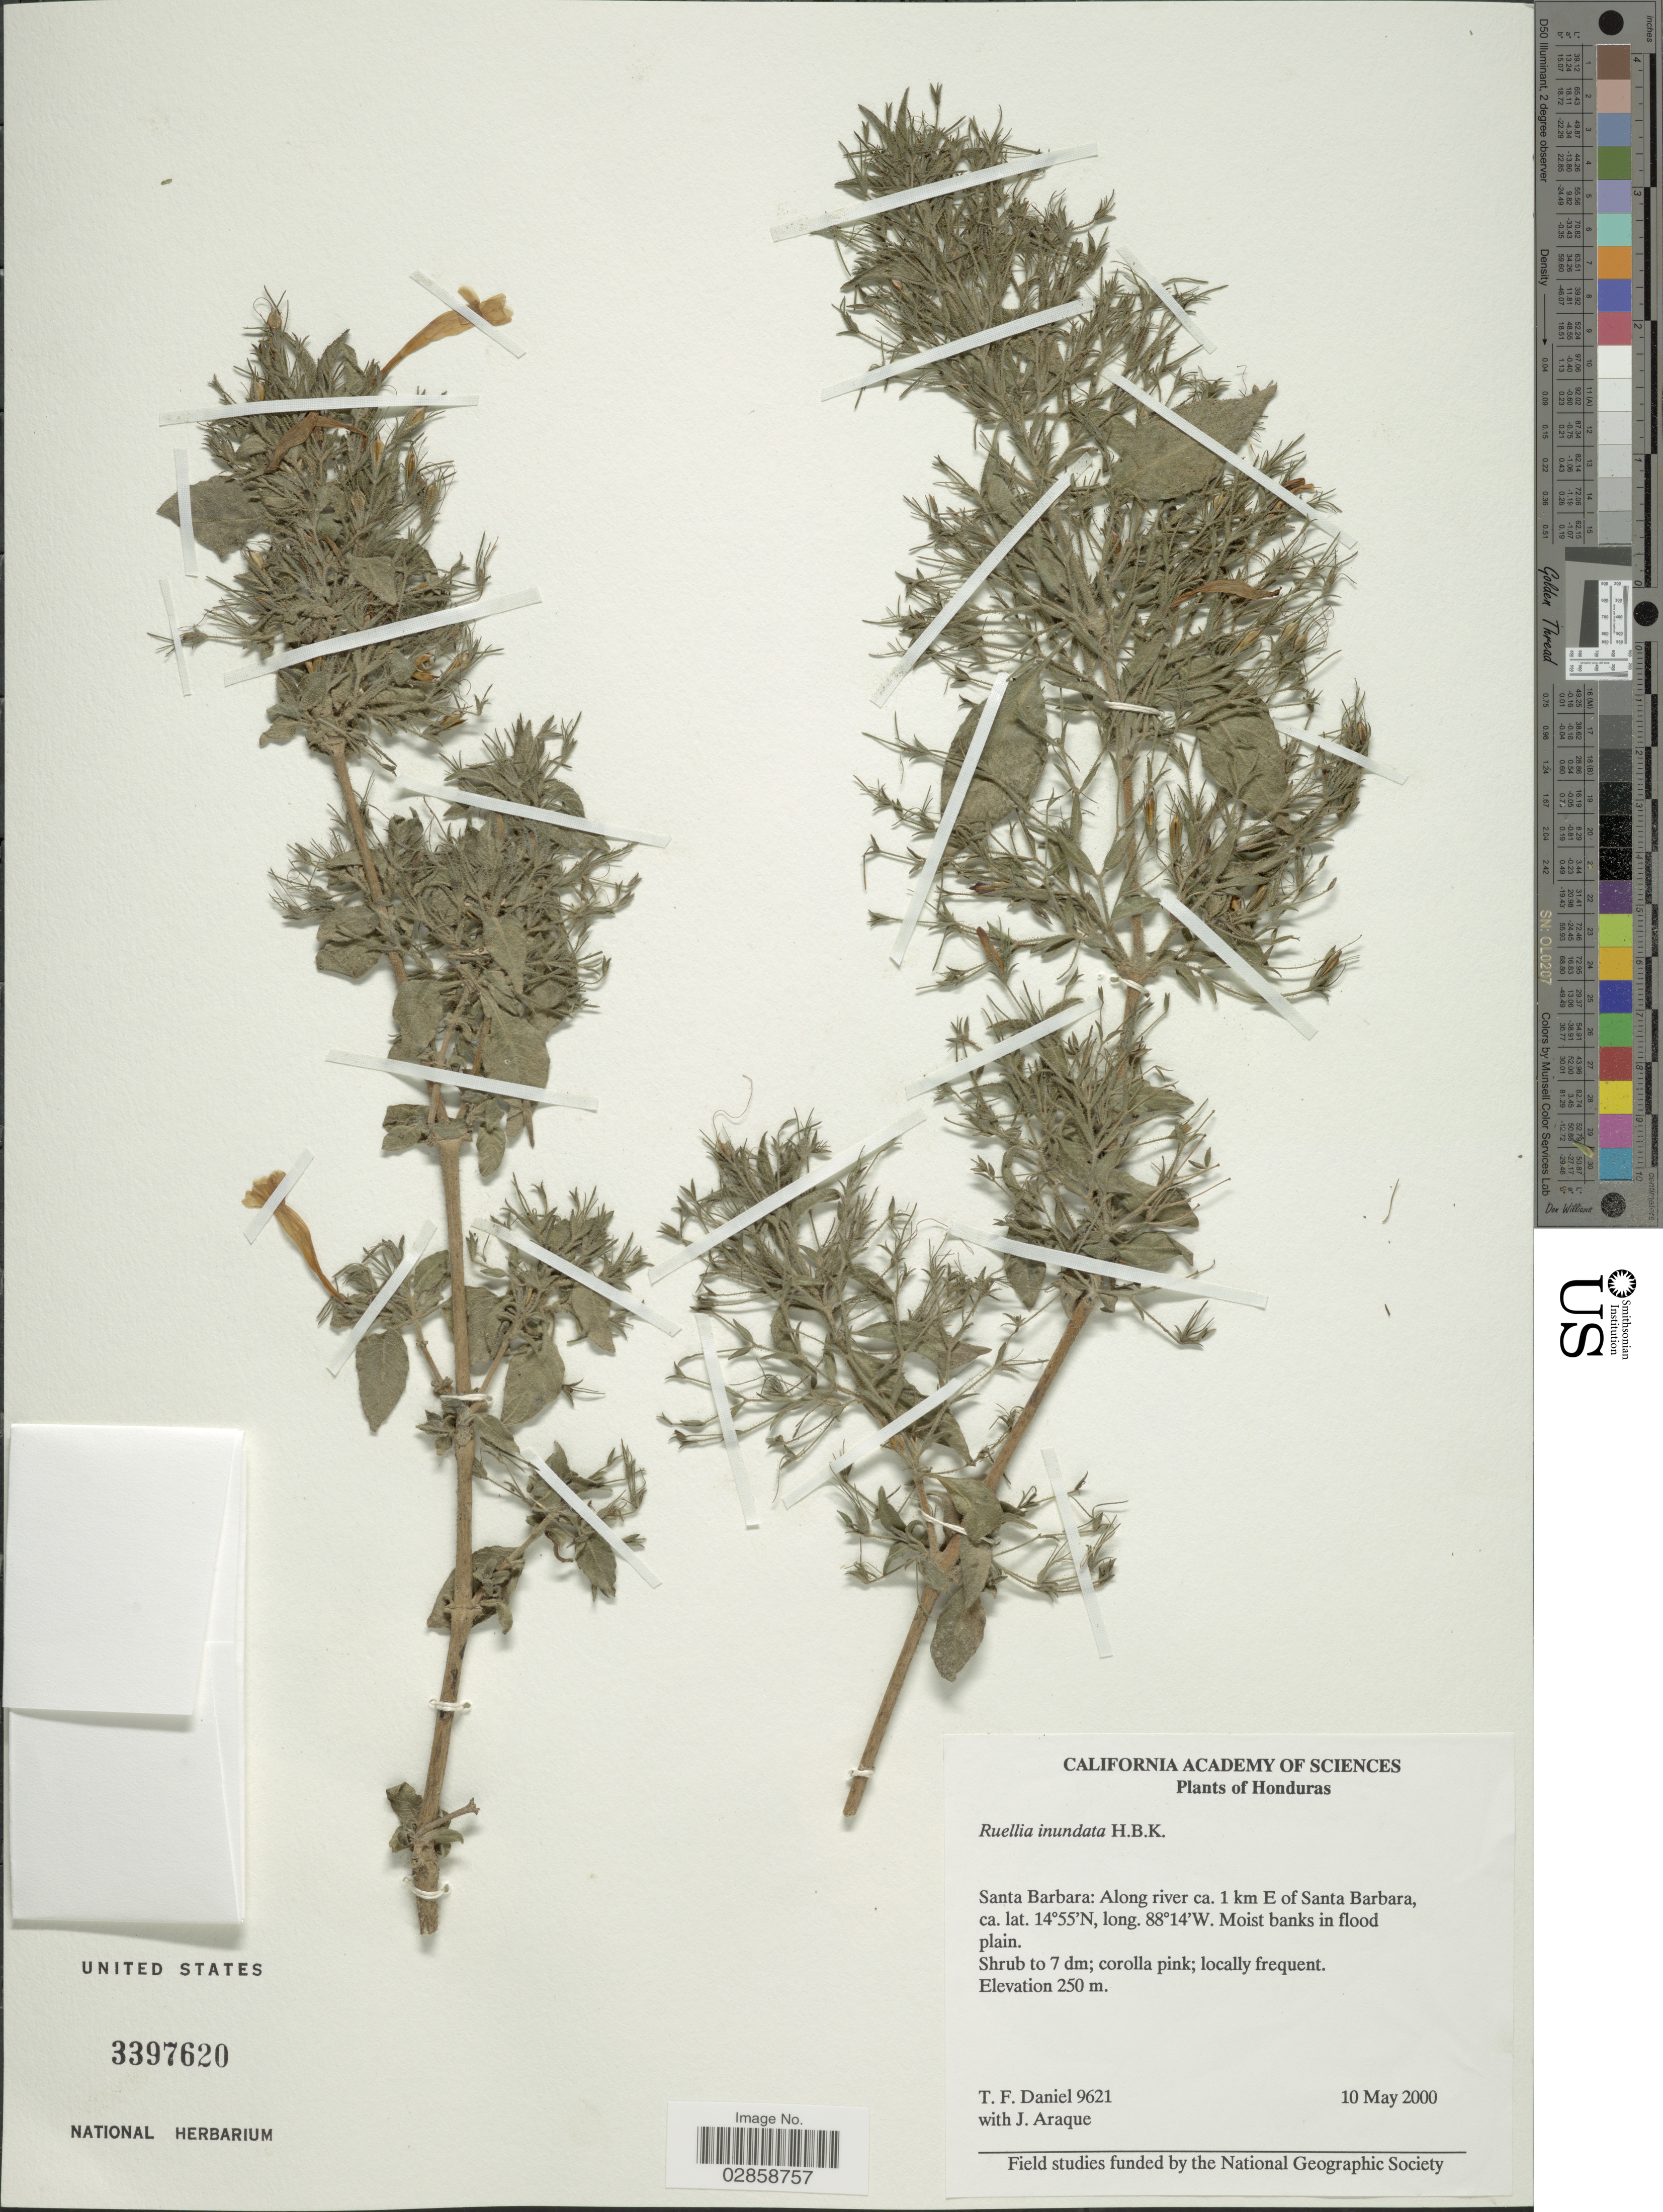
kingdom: Plantae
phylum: Tracheophyta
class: Magnoliopsida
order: Lamiales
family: Acanthaceae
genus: Ruellia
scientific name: Ruellia inundata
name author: Kunth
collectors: T. F. Daniel & J. Araque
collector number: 9621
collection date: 2000-05-10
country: Honduras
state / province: Santa Bárbara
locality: Along river ca. 1 km E of Santa Barbara.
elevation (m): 250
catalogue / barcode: US 3397620